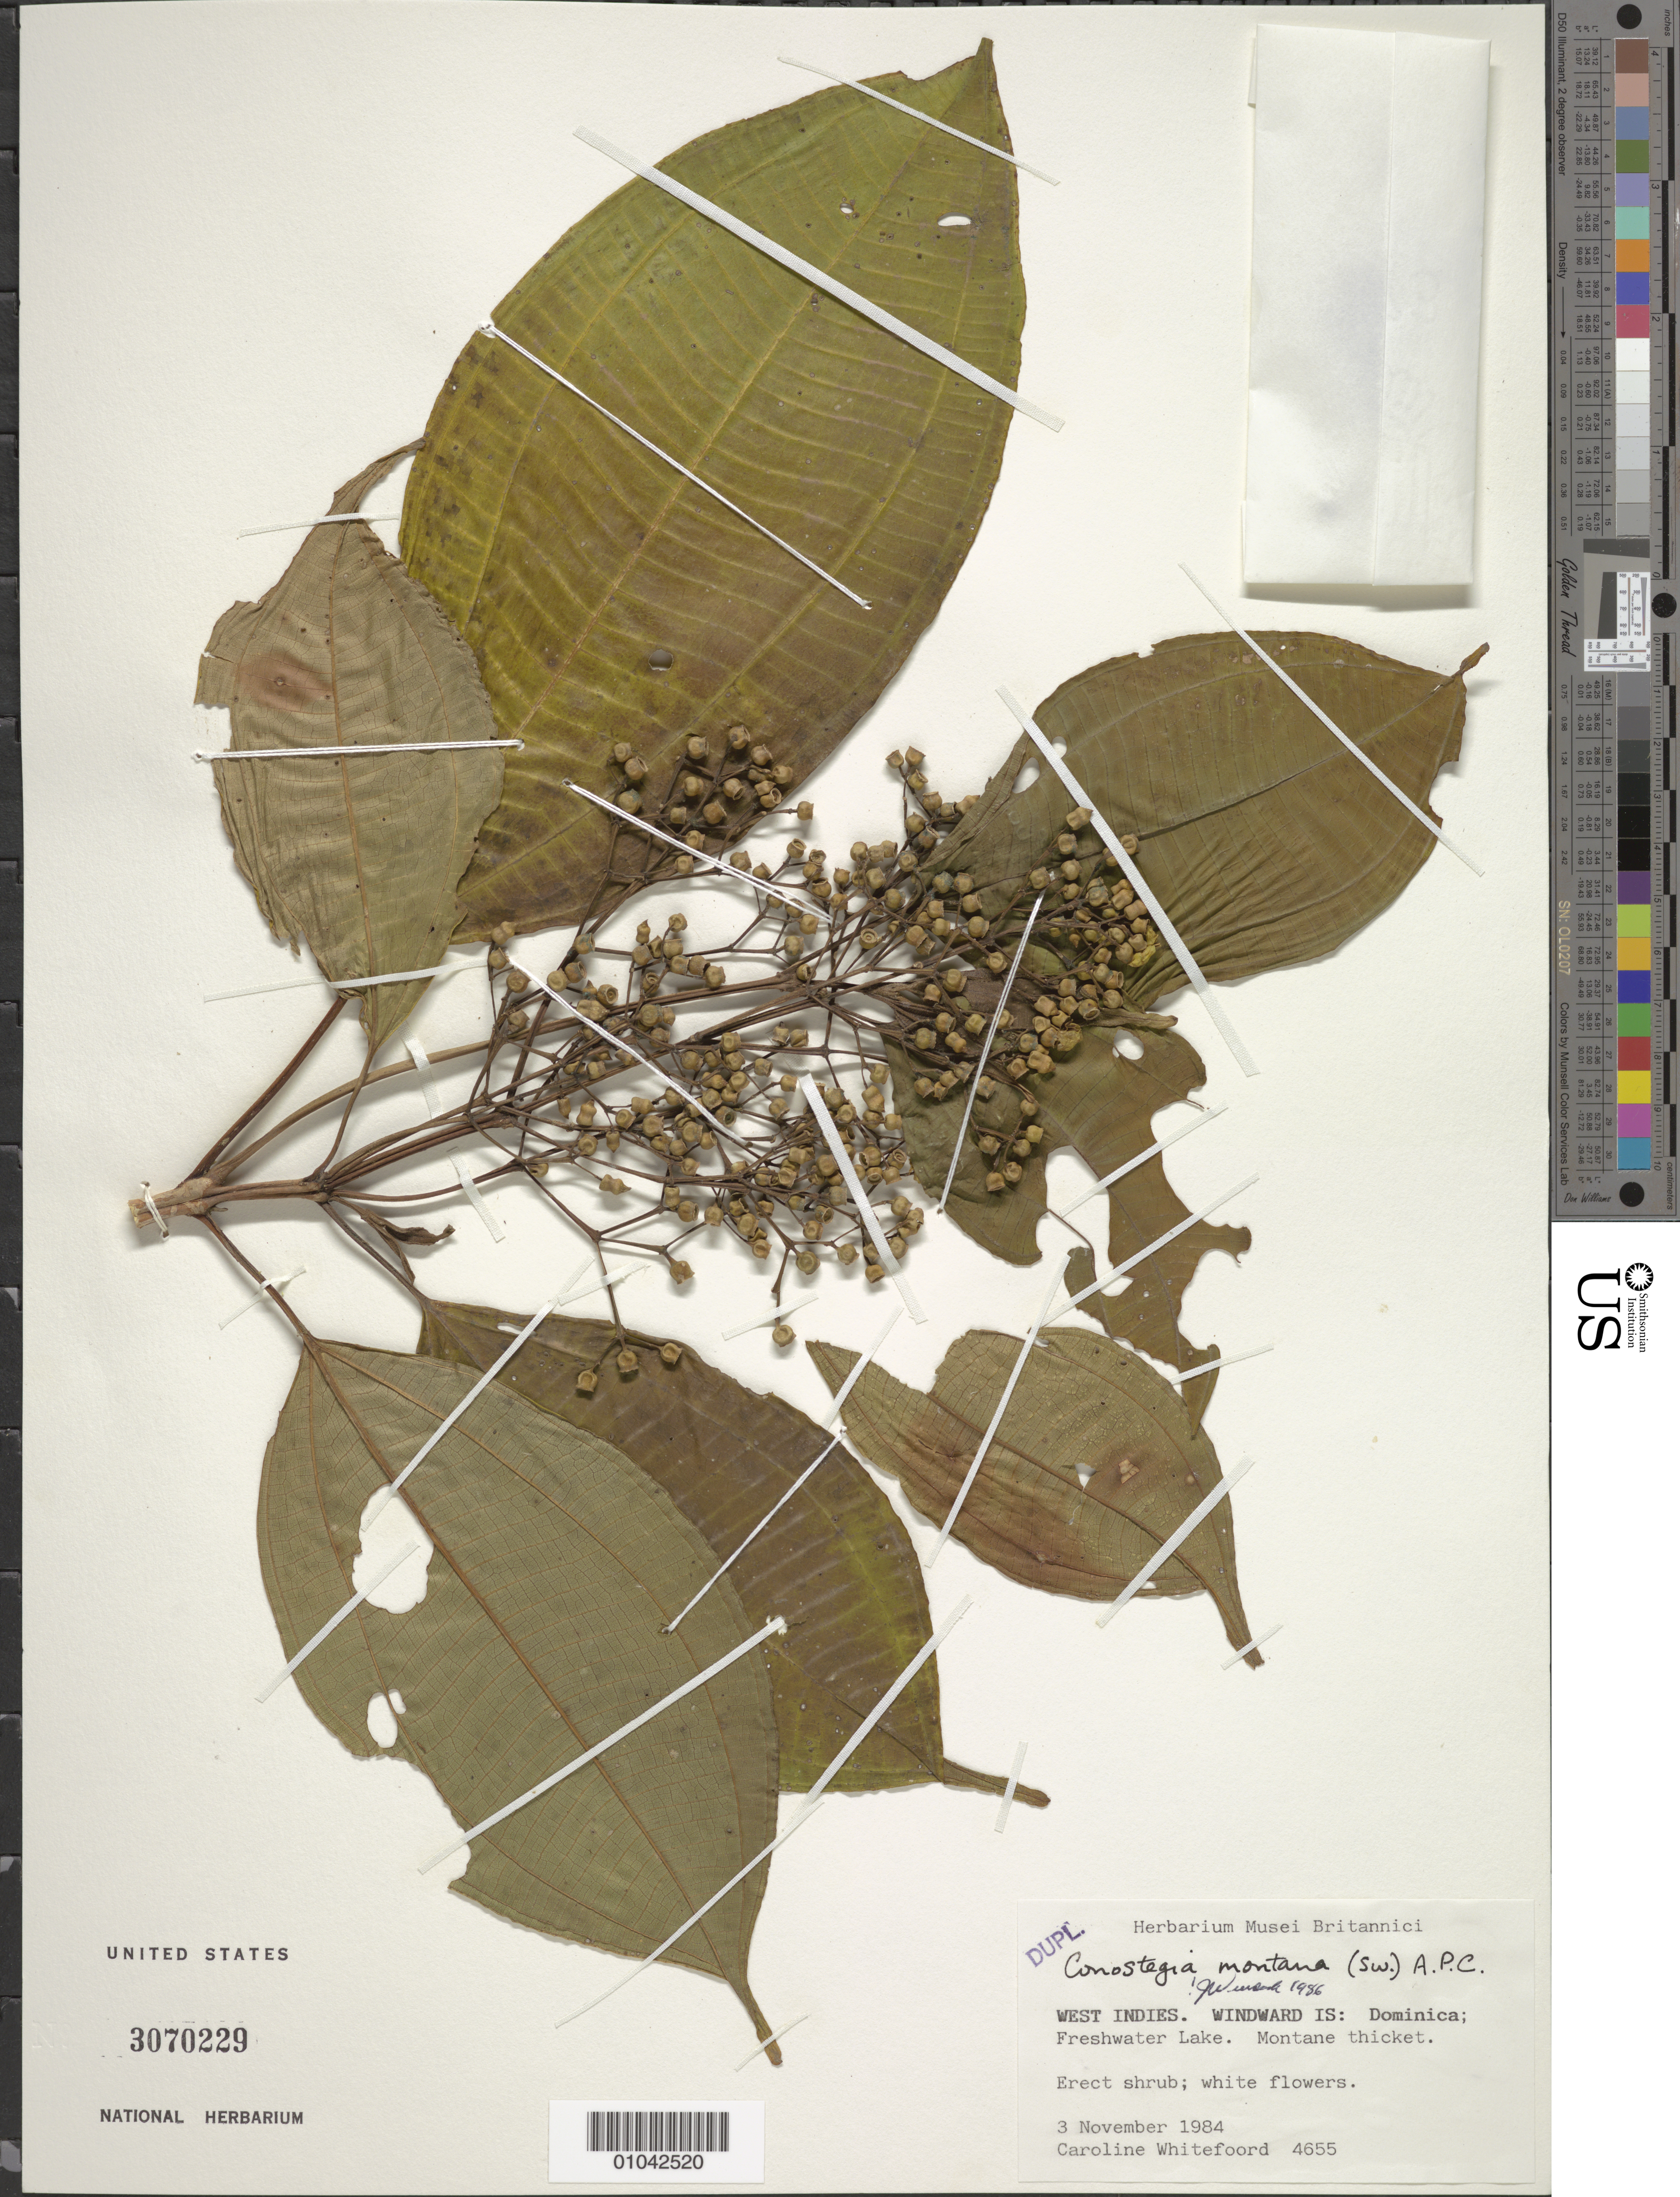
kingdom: Plantae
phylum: Tracheophyta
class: Magnoliopsida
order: Myrtales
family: Melastomataceae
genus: Conostegia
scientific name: Conostegia montana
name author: (Sw.) D. Don ex DC.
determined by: Wurdack, John J., (US), US (UNITED STATES)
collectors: C. Whitefoord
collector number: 4655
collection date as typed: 03 Nov 1984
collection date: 1984-11-03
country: Dominica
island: Dominica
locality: Freshwater Lake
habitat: Montane thicket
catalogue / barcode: US 3070229